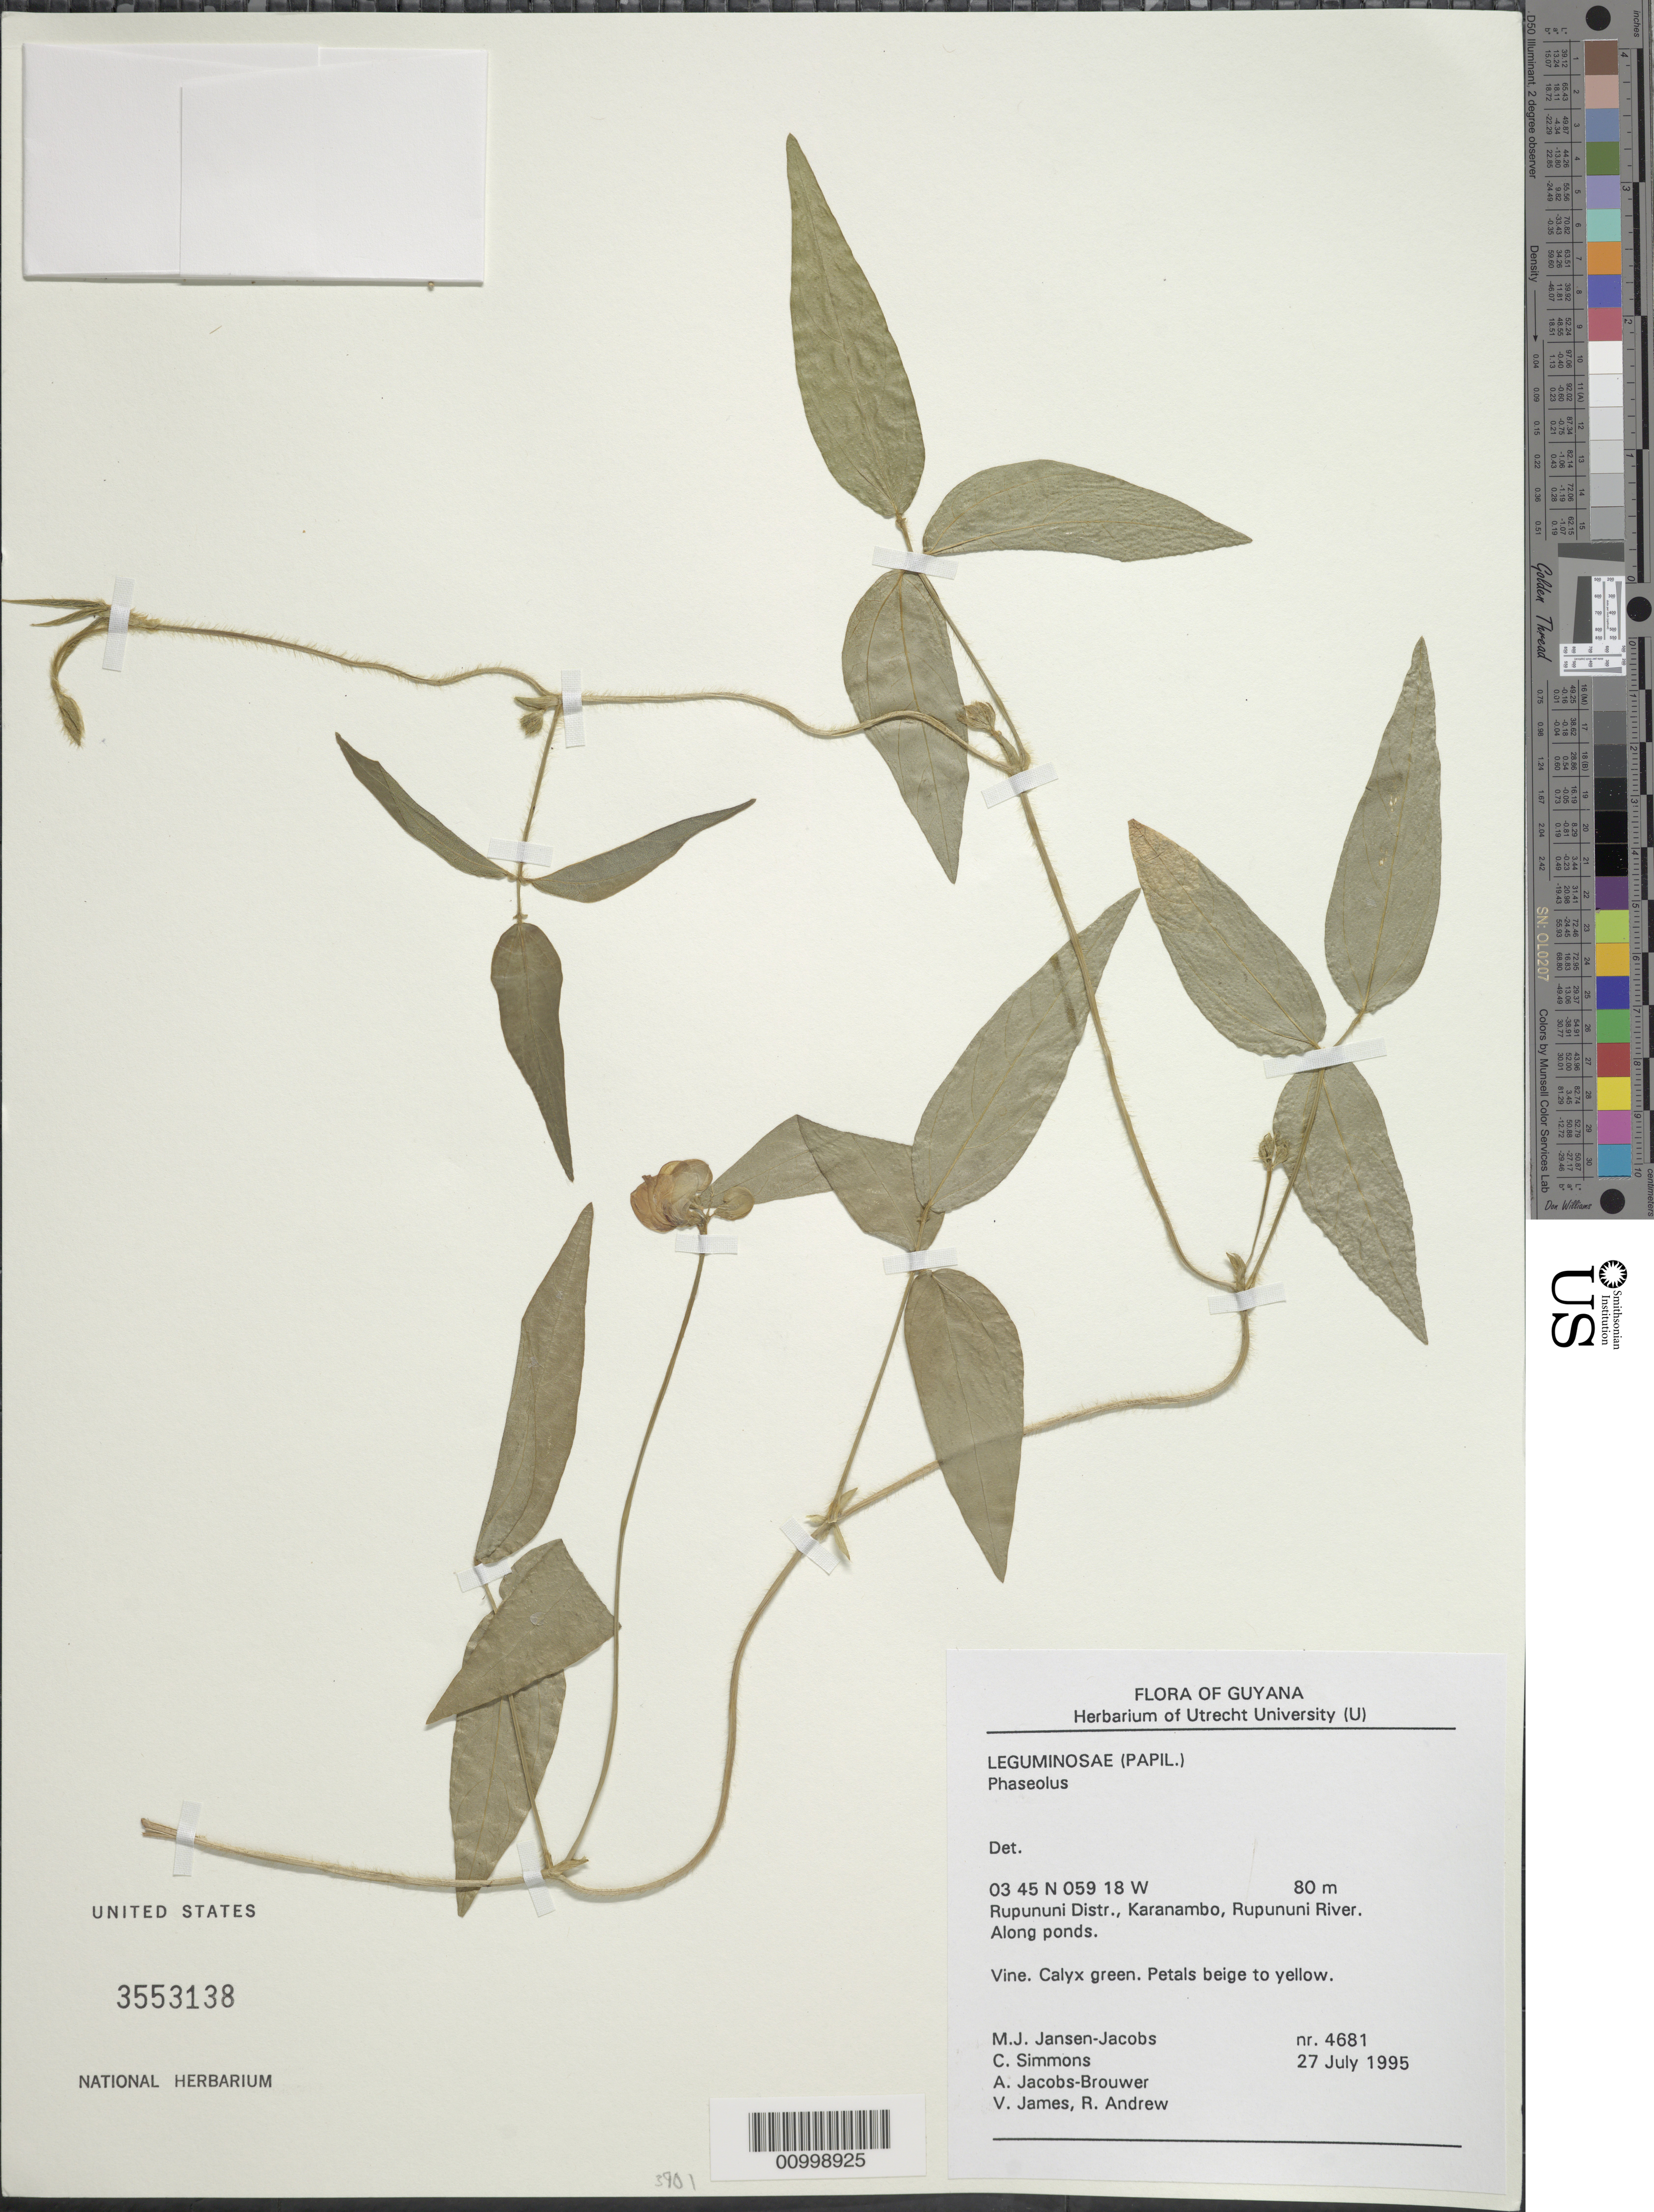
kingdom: Plantae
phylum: Tracheophyta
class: Magnoliopsida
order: Fabales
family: Fabaceae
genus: Phaseolus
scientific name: Phaseolus sp.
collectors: M. J. Jansen-Jacobs, C. Simons, A. Jacobs-Brouwer, V. James & R. Andrew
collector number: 4681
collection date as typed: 27-Jul-95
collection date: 1995-07-27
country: Guyana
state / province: U. Takutu-U. Essequibo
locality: Karanambo, Rupununi River, Rupununi Distr.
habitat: Along ponds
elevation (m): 80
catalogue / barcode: US 3553138